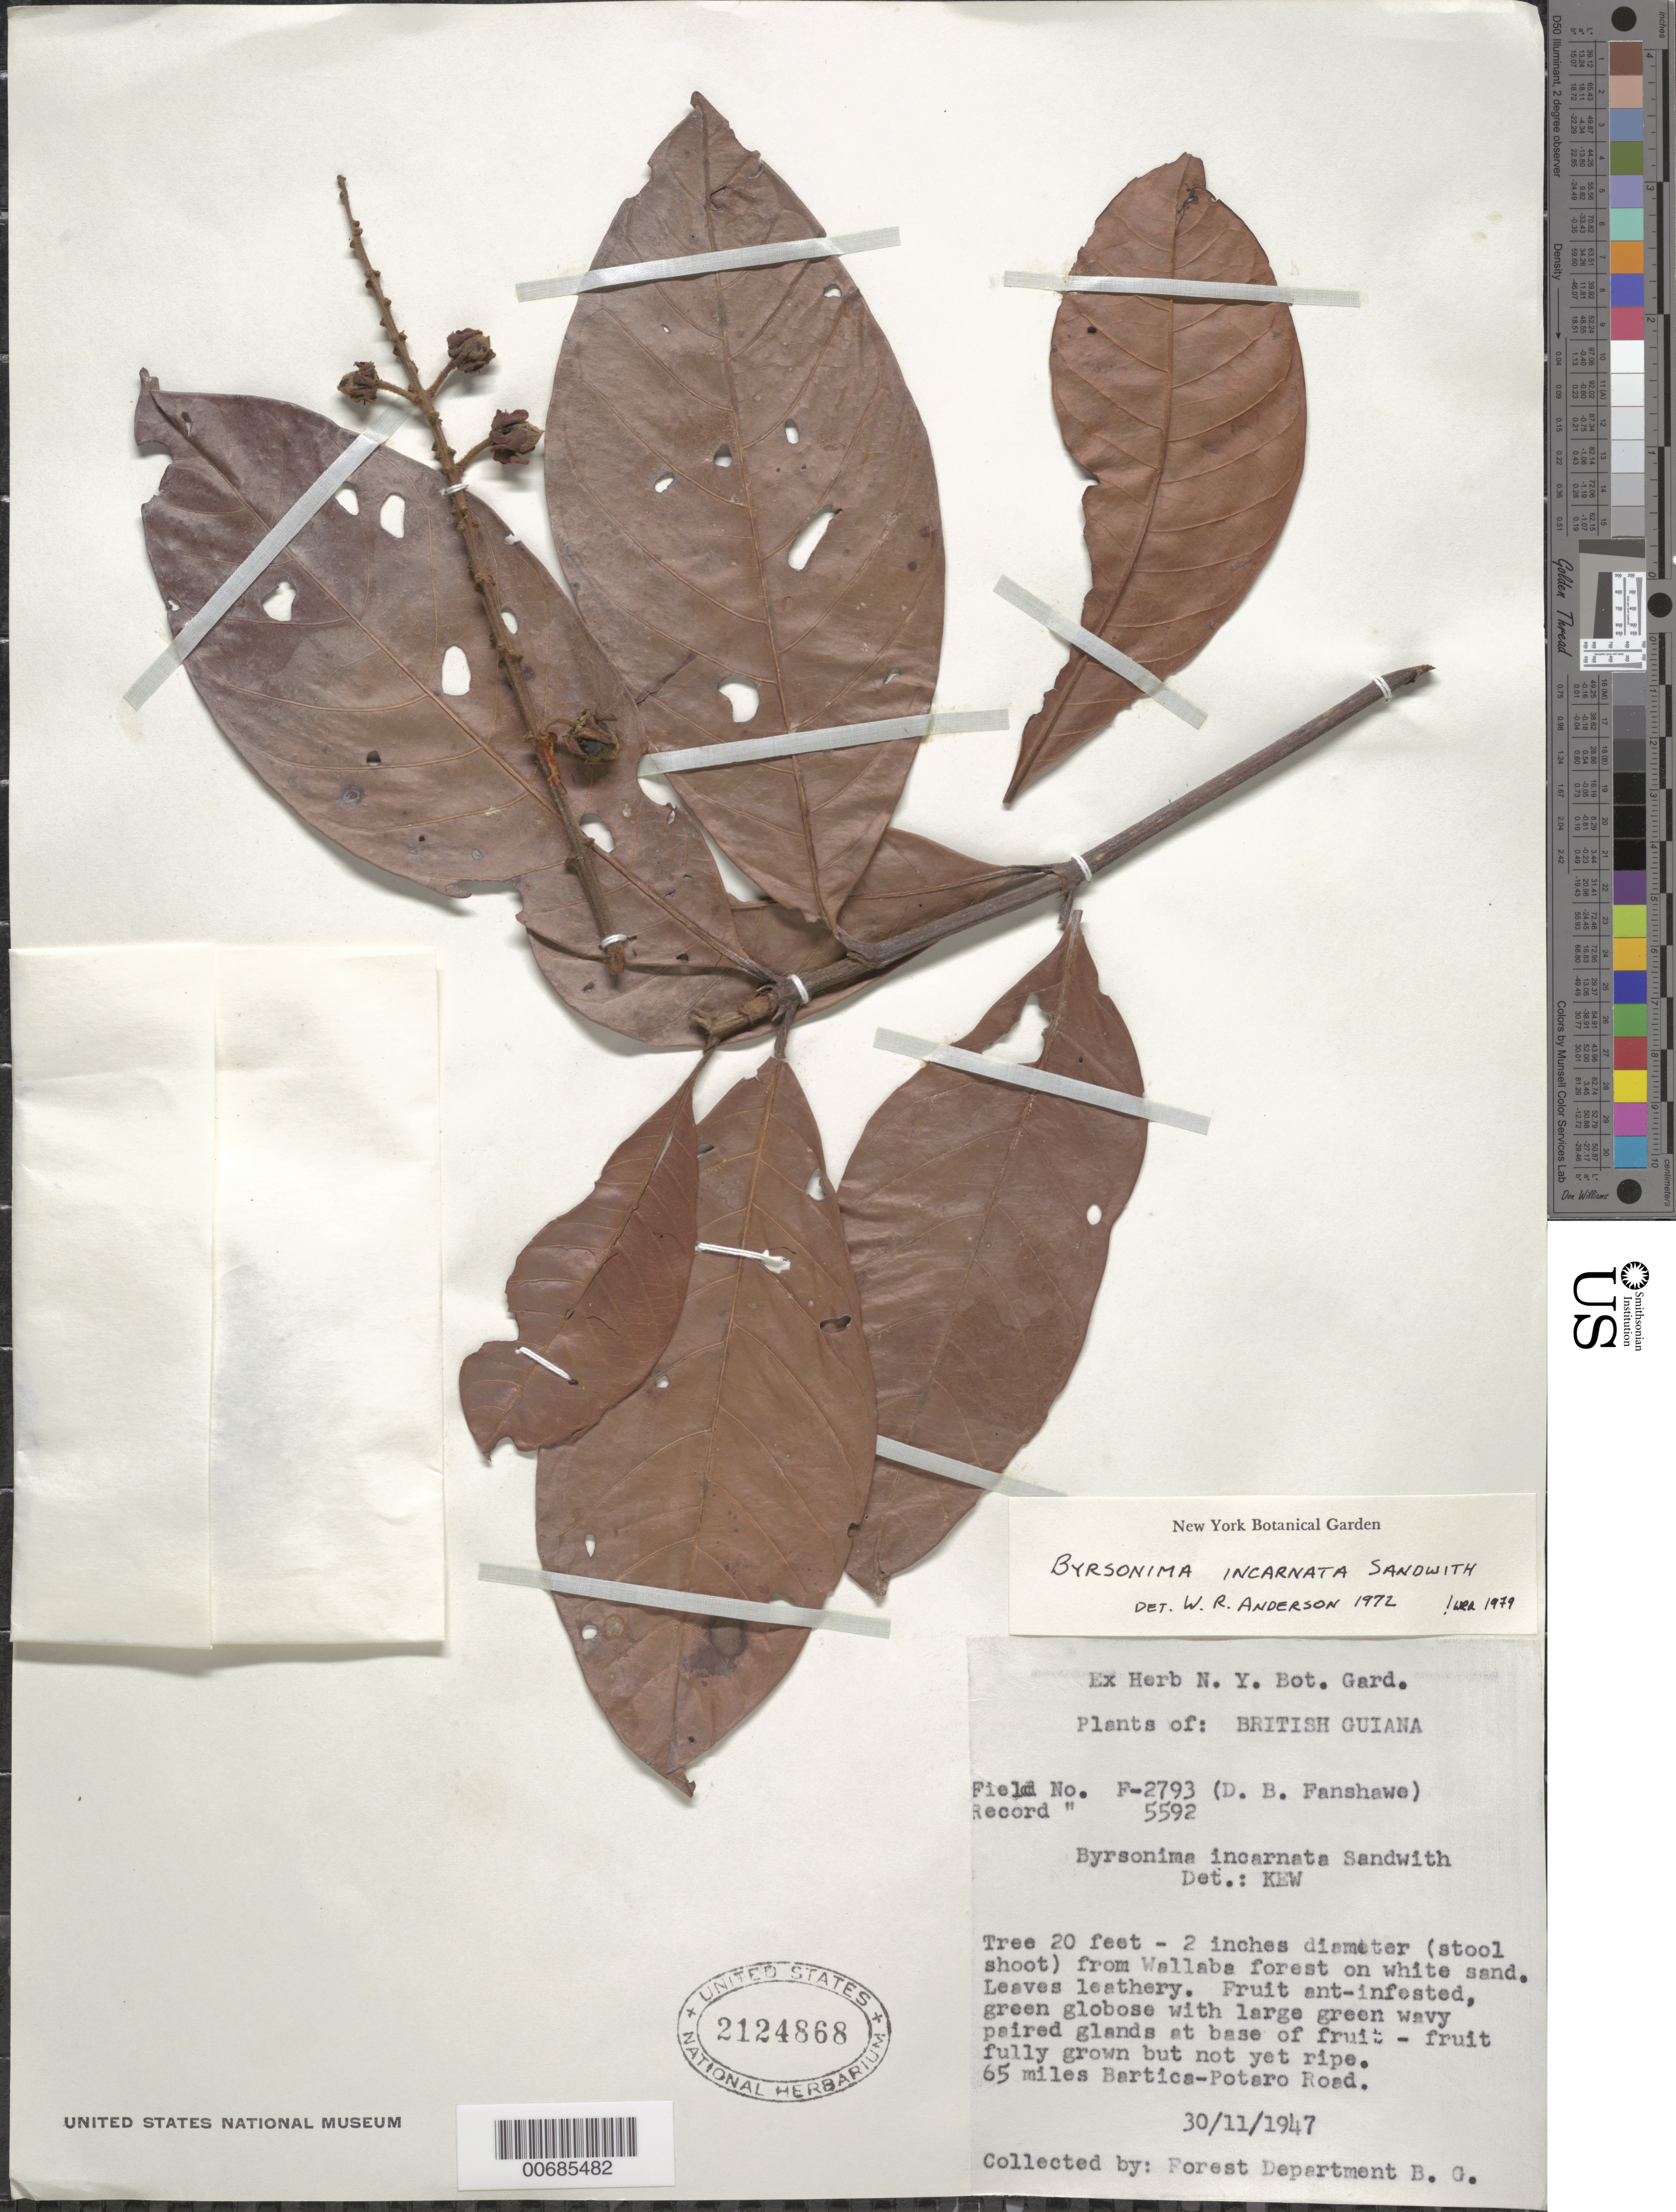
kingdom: Plantae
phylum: Tracheophyta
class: Magnoliopsida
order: Malpighiales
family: Malpighiaceae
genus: Byrsonima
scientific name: Byrsonima incarnata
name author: Sandwith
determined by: Anderson, W. R., (MICH), University of Michigan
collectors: Forest Dept. B. G. & British Guiana Forestry Dept.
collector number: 5592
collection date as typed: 30-Nov-47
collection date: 1947-11-30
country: Guyana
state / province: Cuyuni-Mazaruni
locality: Bartica-Potaro Road, mile 65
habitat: Wallaba forest on white sand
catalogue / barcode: US 2124868